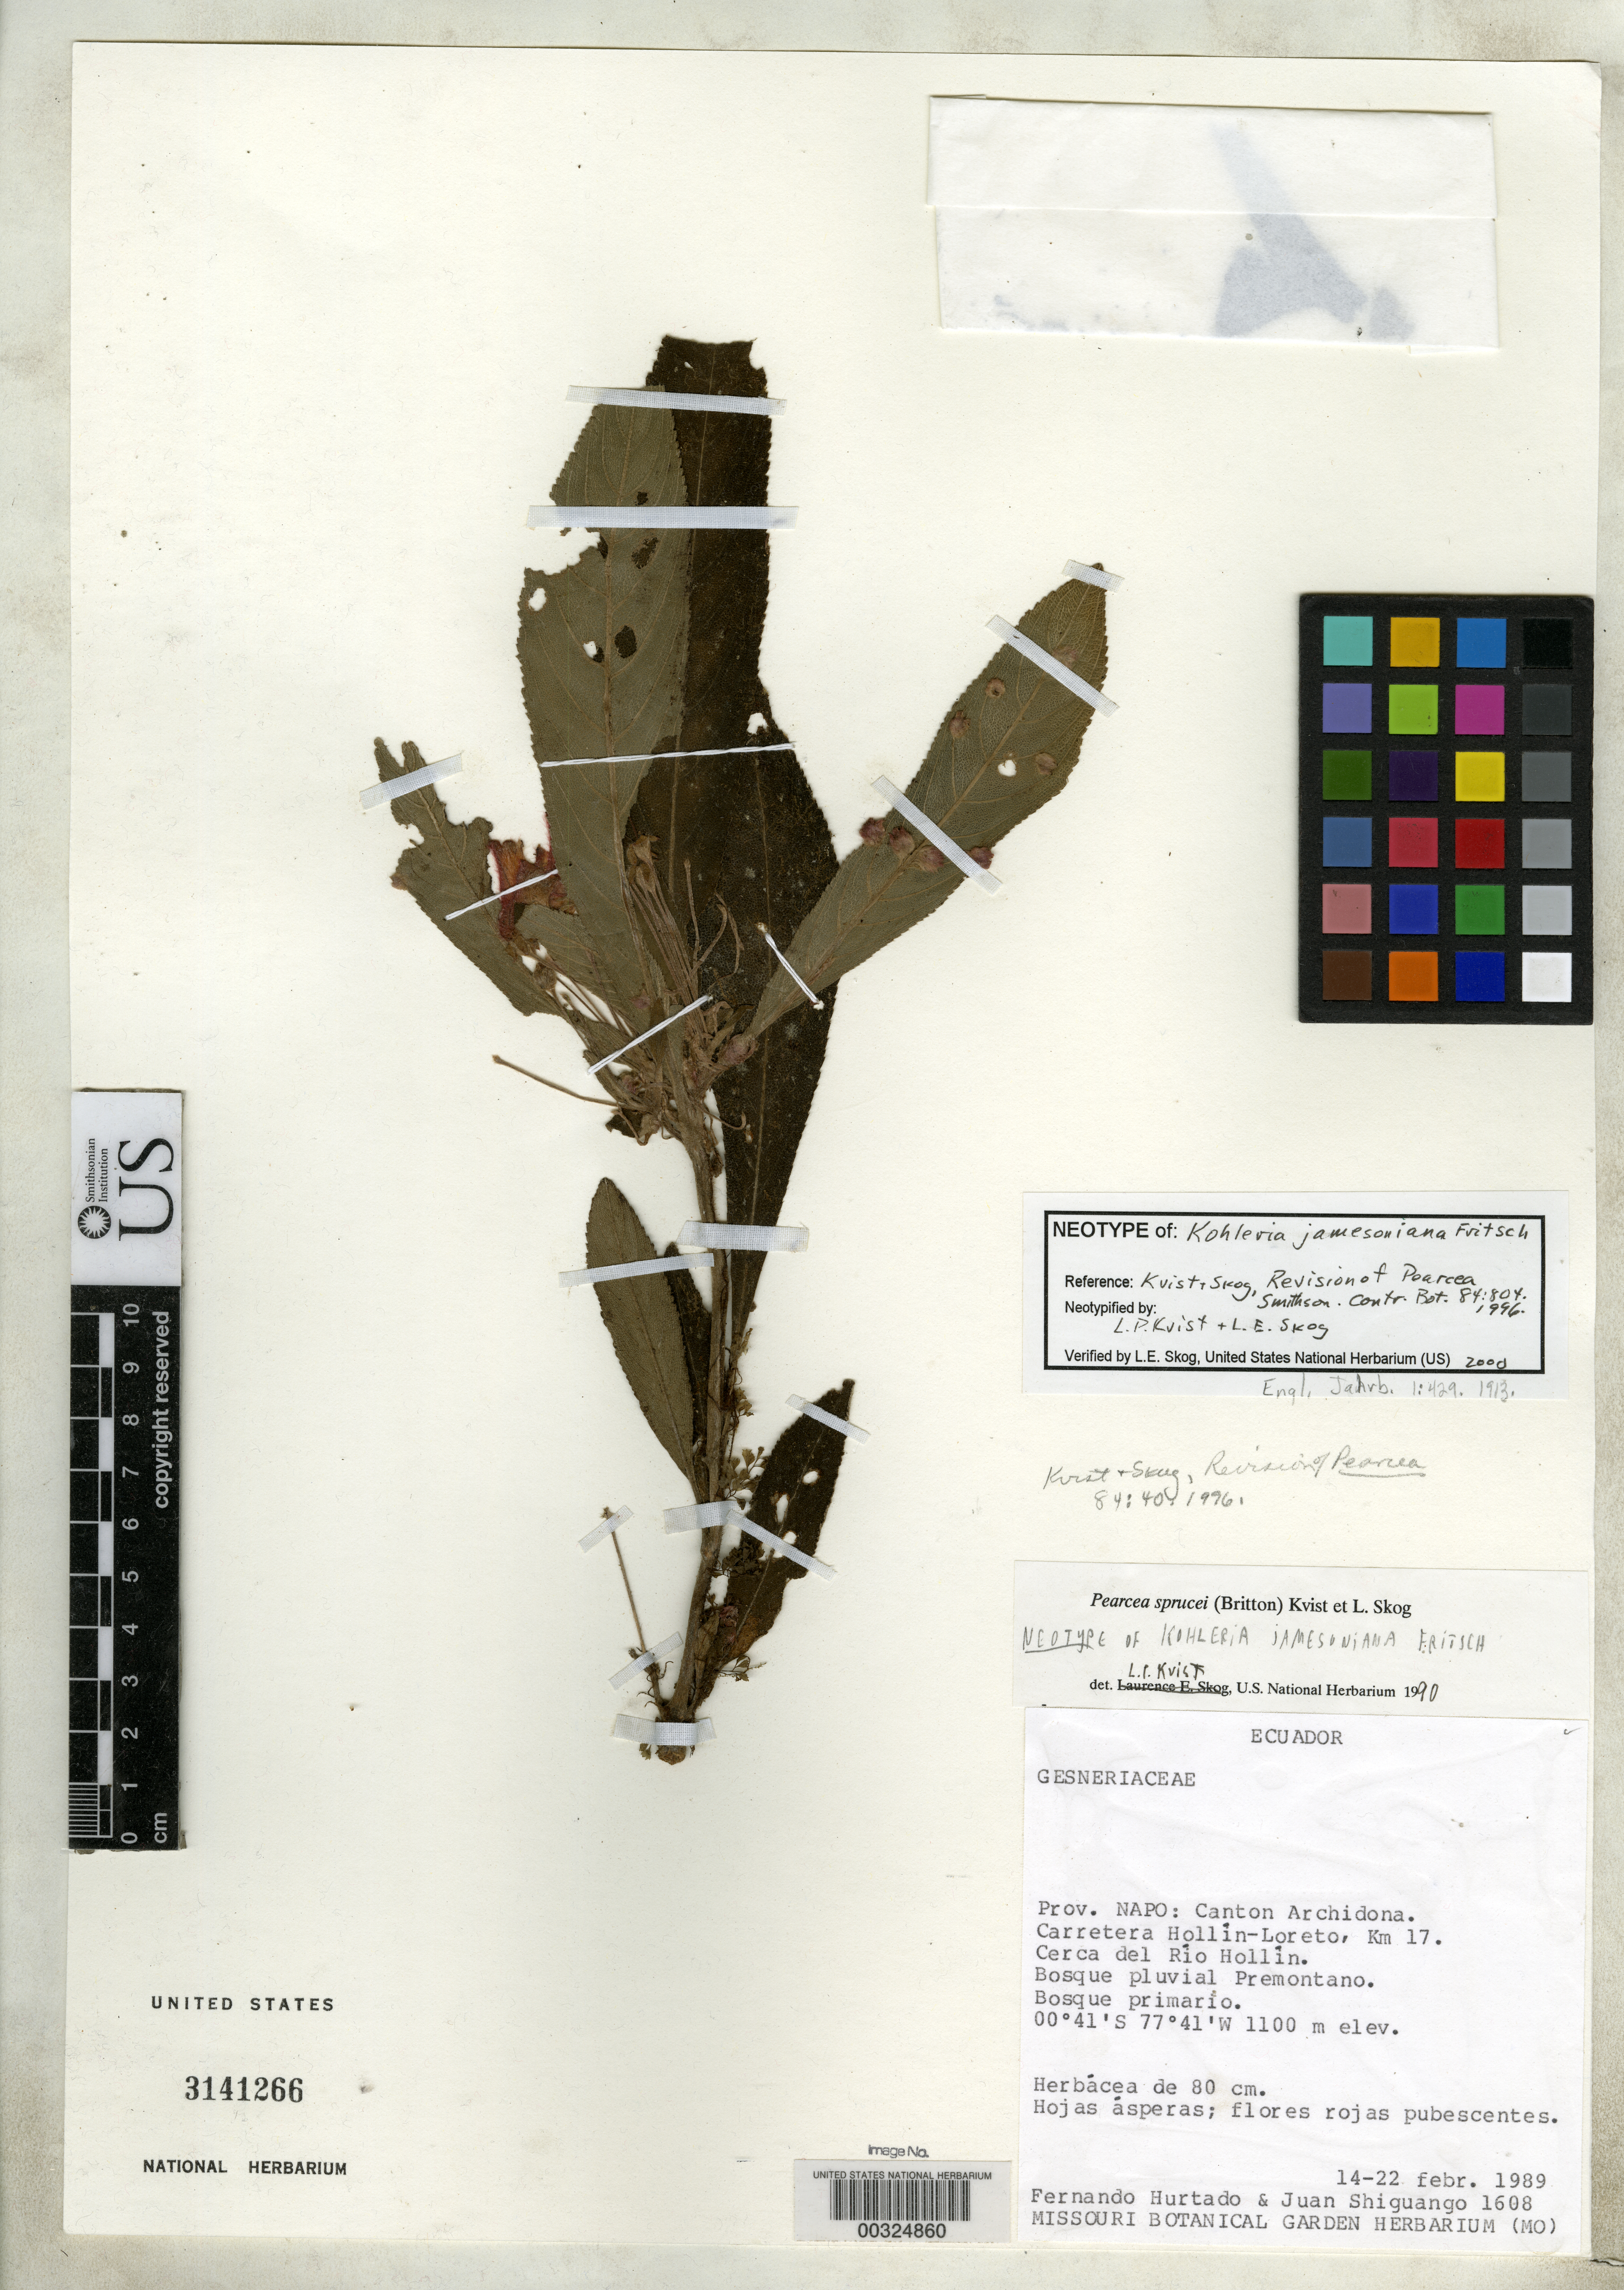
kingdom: Plantae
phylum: Tracheophyta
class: Magnoliopsida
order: Lamiales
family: Gesneriaceae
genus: Kohleria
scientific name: Kohleria jamesoniana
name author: Fritsch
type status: Neotype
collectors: F. Hurtado & J. Shiguango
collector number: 1608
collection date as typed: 14 Feb 1989 to 22 Feb 1989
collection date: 1989-02-14/1989-02-22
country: Ecuador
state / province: Napo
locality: Canton Archidona, Carretera Hollin-Loreto, Cerca del Rio Hollin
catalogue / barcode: US 3141266